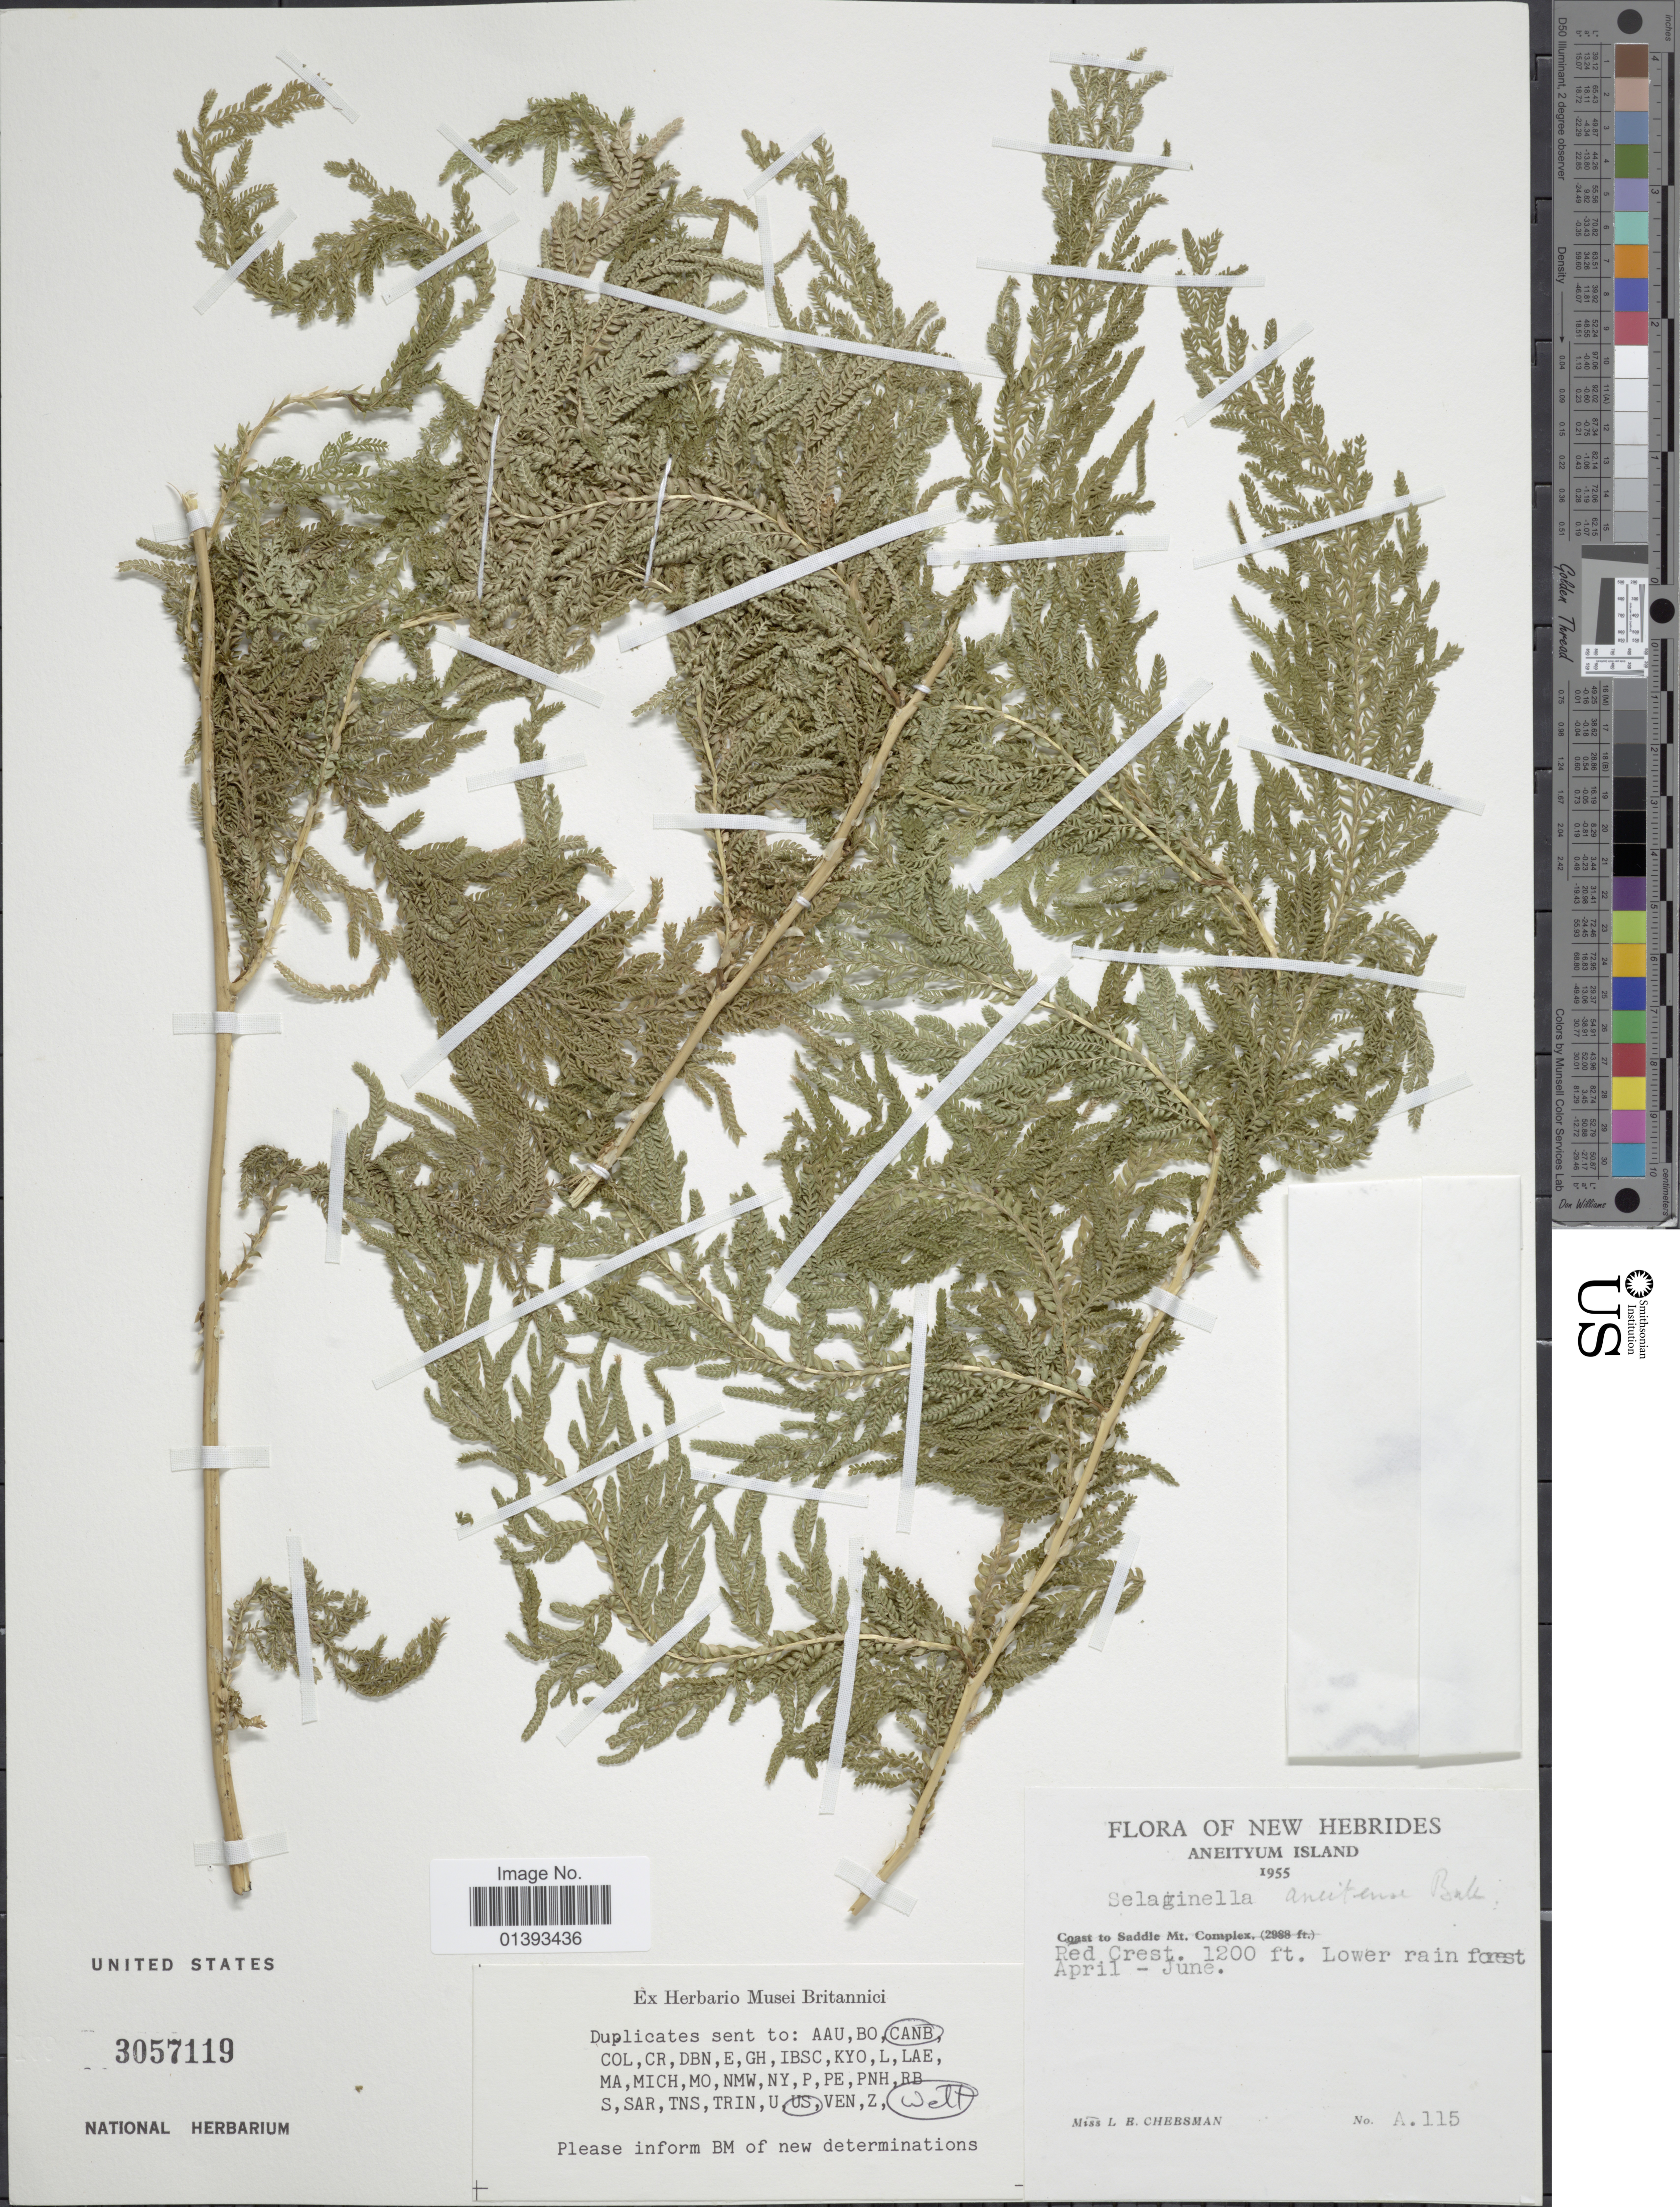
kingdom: Plantae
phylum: Tracheophyta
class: Lycopodiopsida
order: Selaginellales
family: Selaginellaceae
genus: Selaginella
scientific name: Selaginella aneitense, ined.2015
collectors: L. E. Cheesman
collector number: A115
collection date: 1955-04/1955-06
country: Vanuatu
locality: New Hebrides, Aneityum Island, Coast to Saddle Mt. Complex, Red Crest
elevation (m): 366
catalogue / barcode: US 3057119